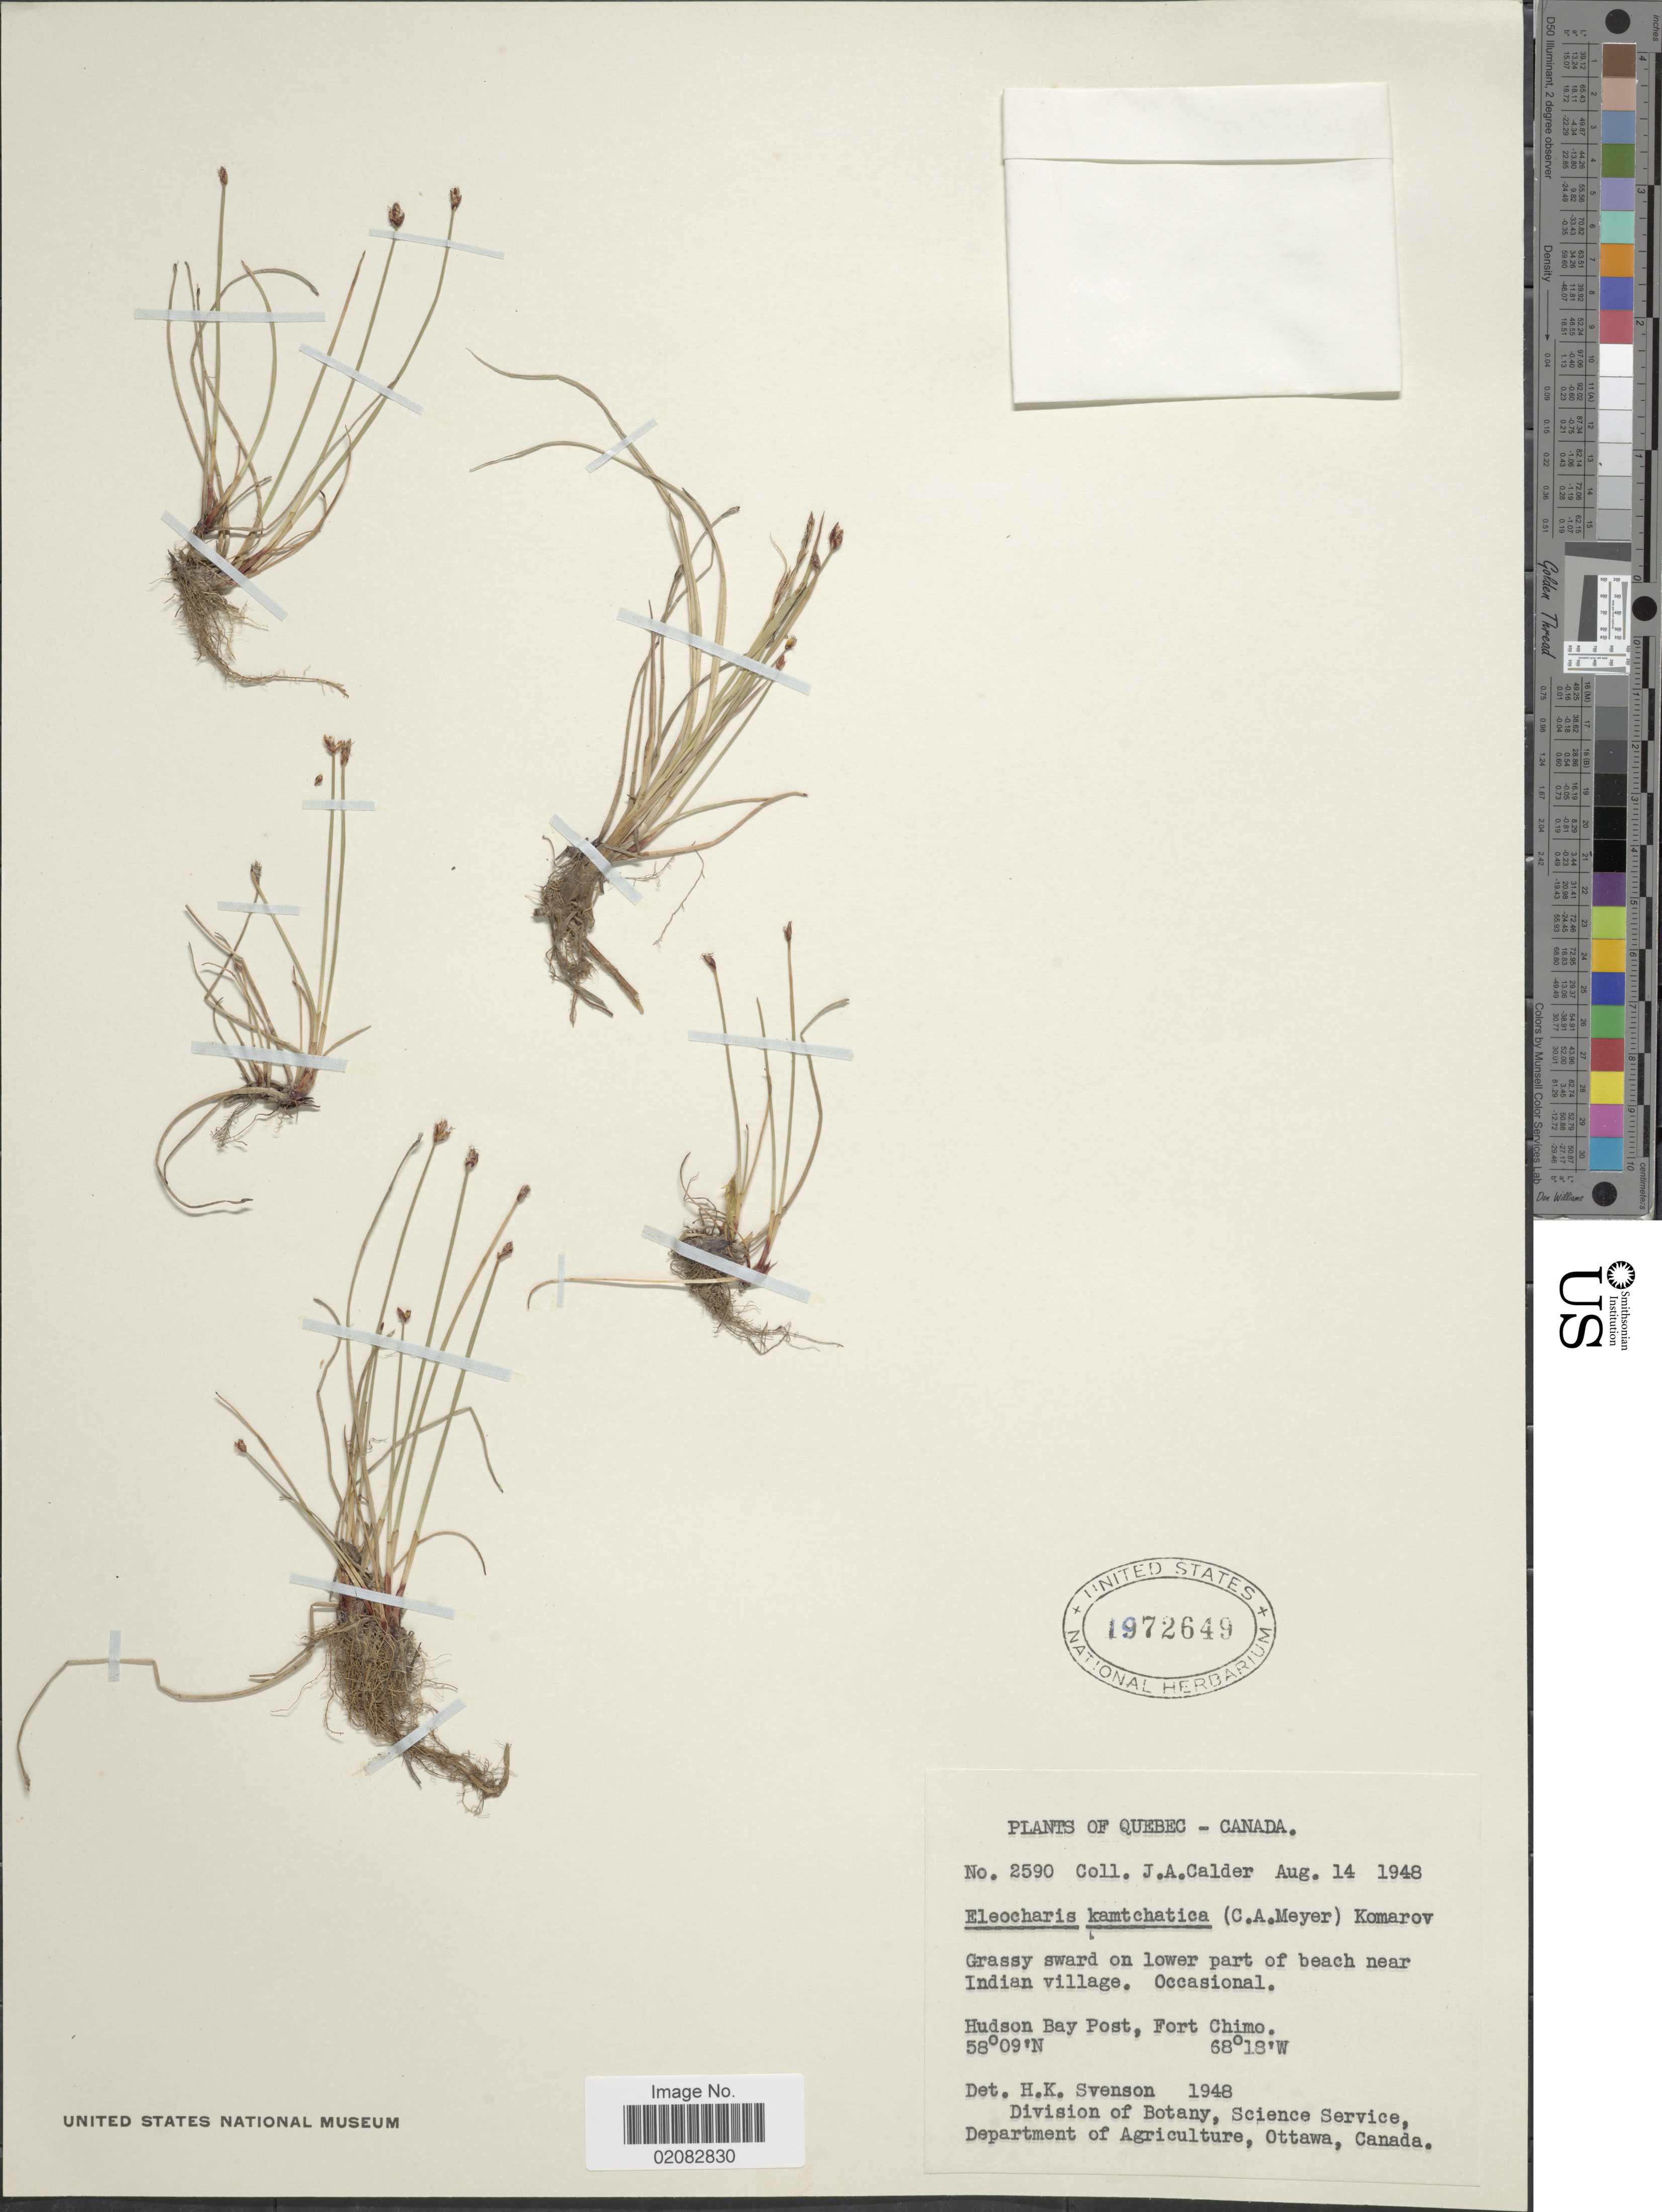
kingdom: Plantae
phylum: Tracheophyta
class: Liliopsida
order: Poales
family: Cyperaceae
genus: Eleocharis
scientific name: Eleocharis kamtschatica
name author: (C.A. Mey.) Kom.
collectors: J. A. Calder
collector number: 2590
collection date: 1948-08-14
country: Canada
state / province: Quebec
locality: Hudson Bay Post, Fort Chimo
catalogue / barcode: US 1972649